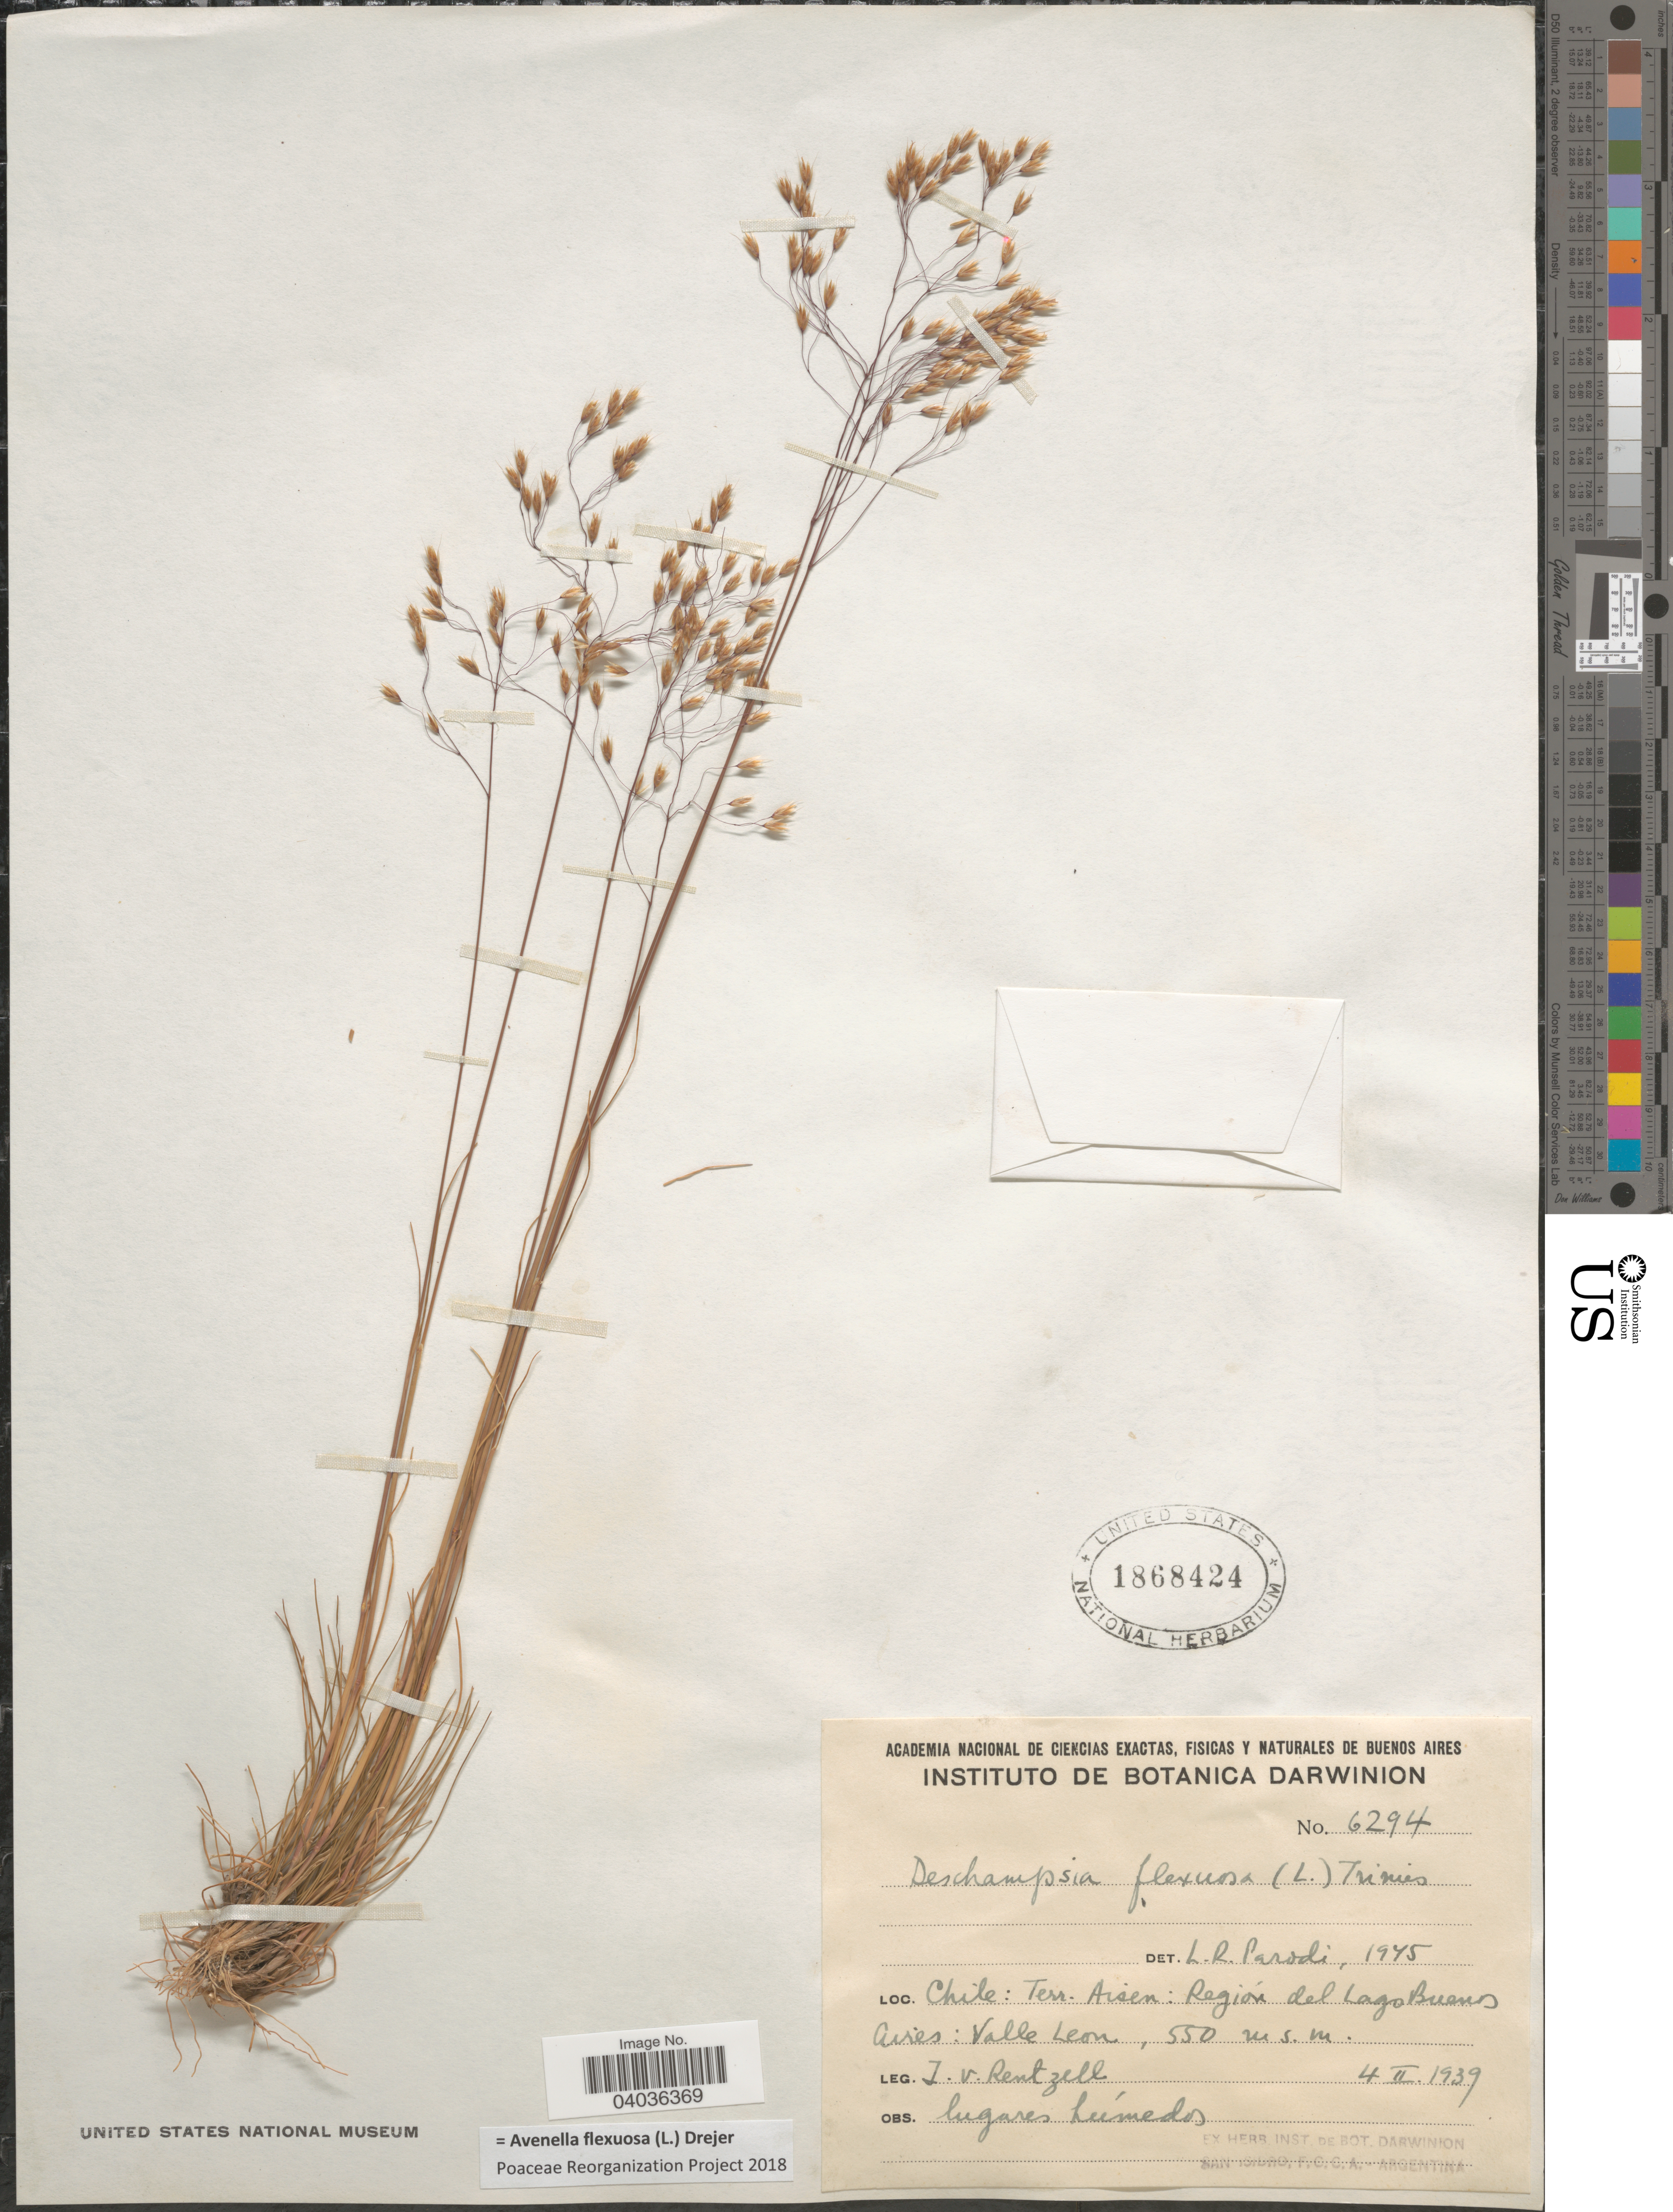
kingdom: Plantae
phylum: Tracheophyta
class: Liliopsida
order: Poales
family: Poaceae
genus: Avenella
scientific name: Avenella flexuosa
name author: (L.) Drejer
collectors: I. von Rentzell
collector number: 6294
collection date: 1939-02-04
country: Chile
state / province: Aisén (XI)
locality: Región del Lago Buenos Aires: Valle Leon.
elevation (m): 550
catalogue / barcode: US 1868424